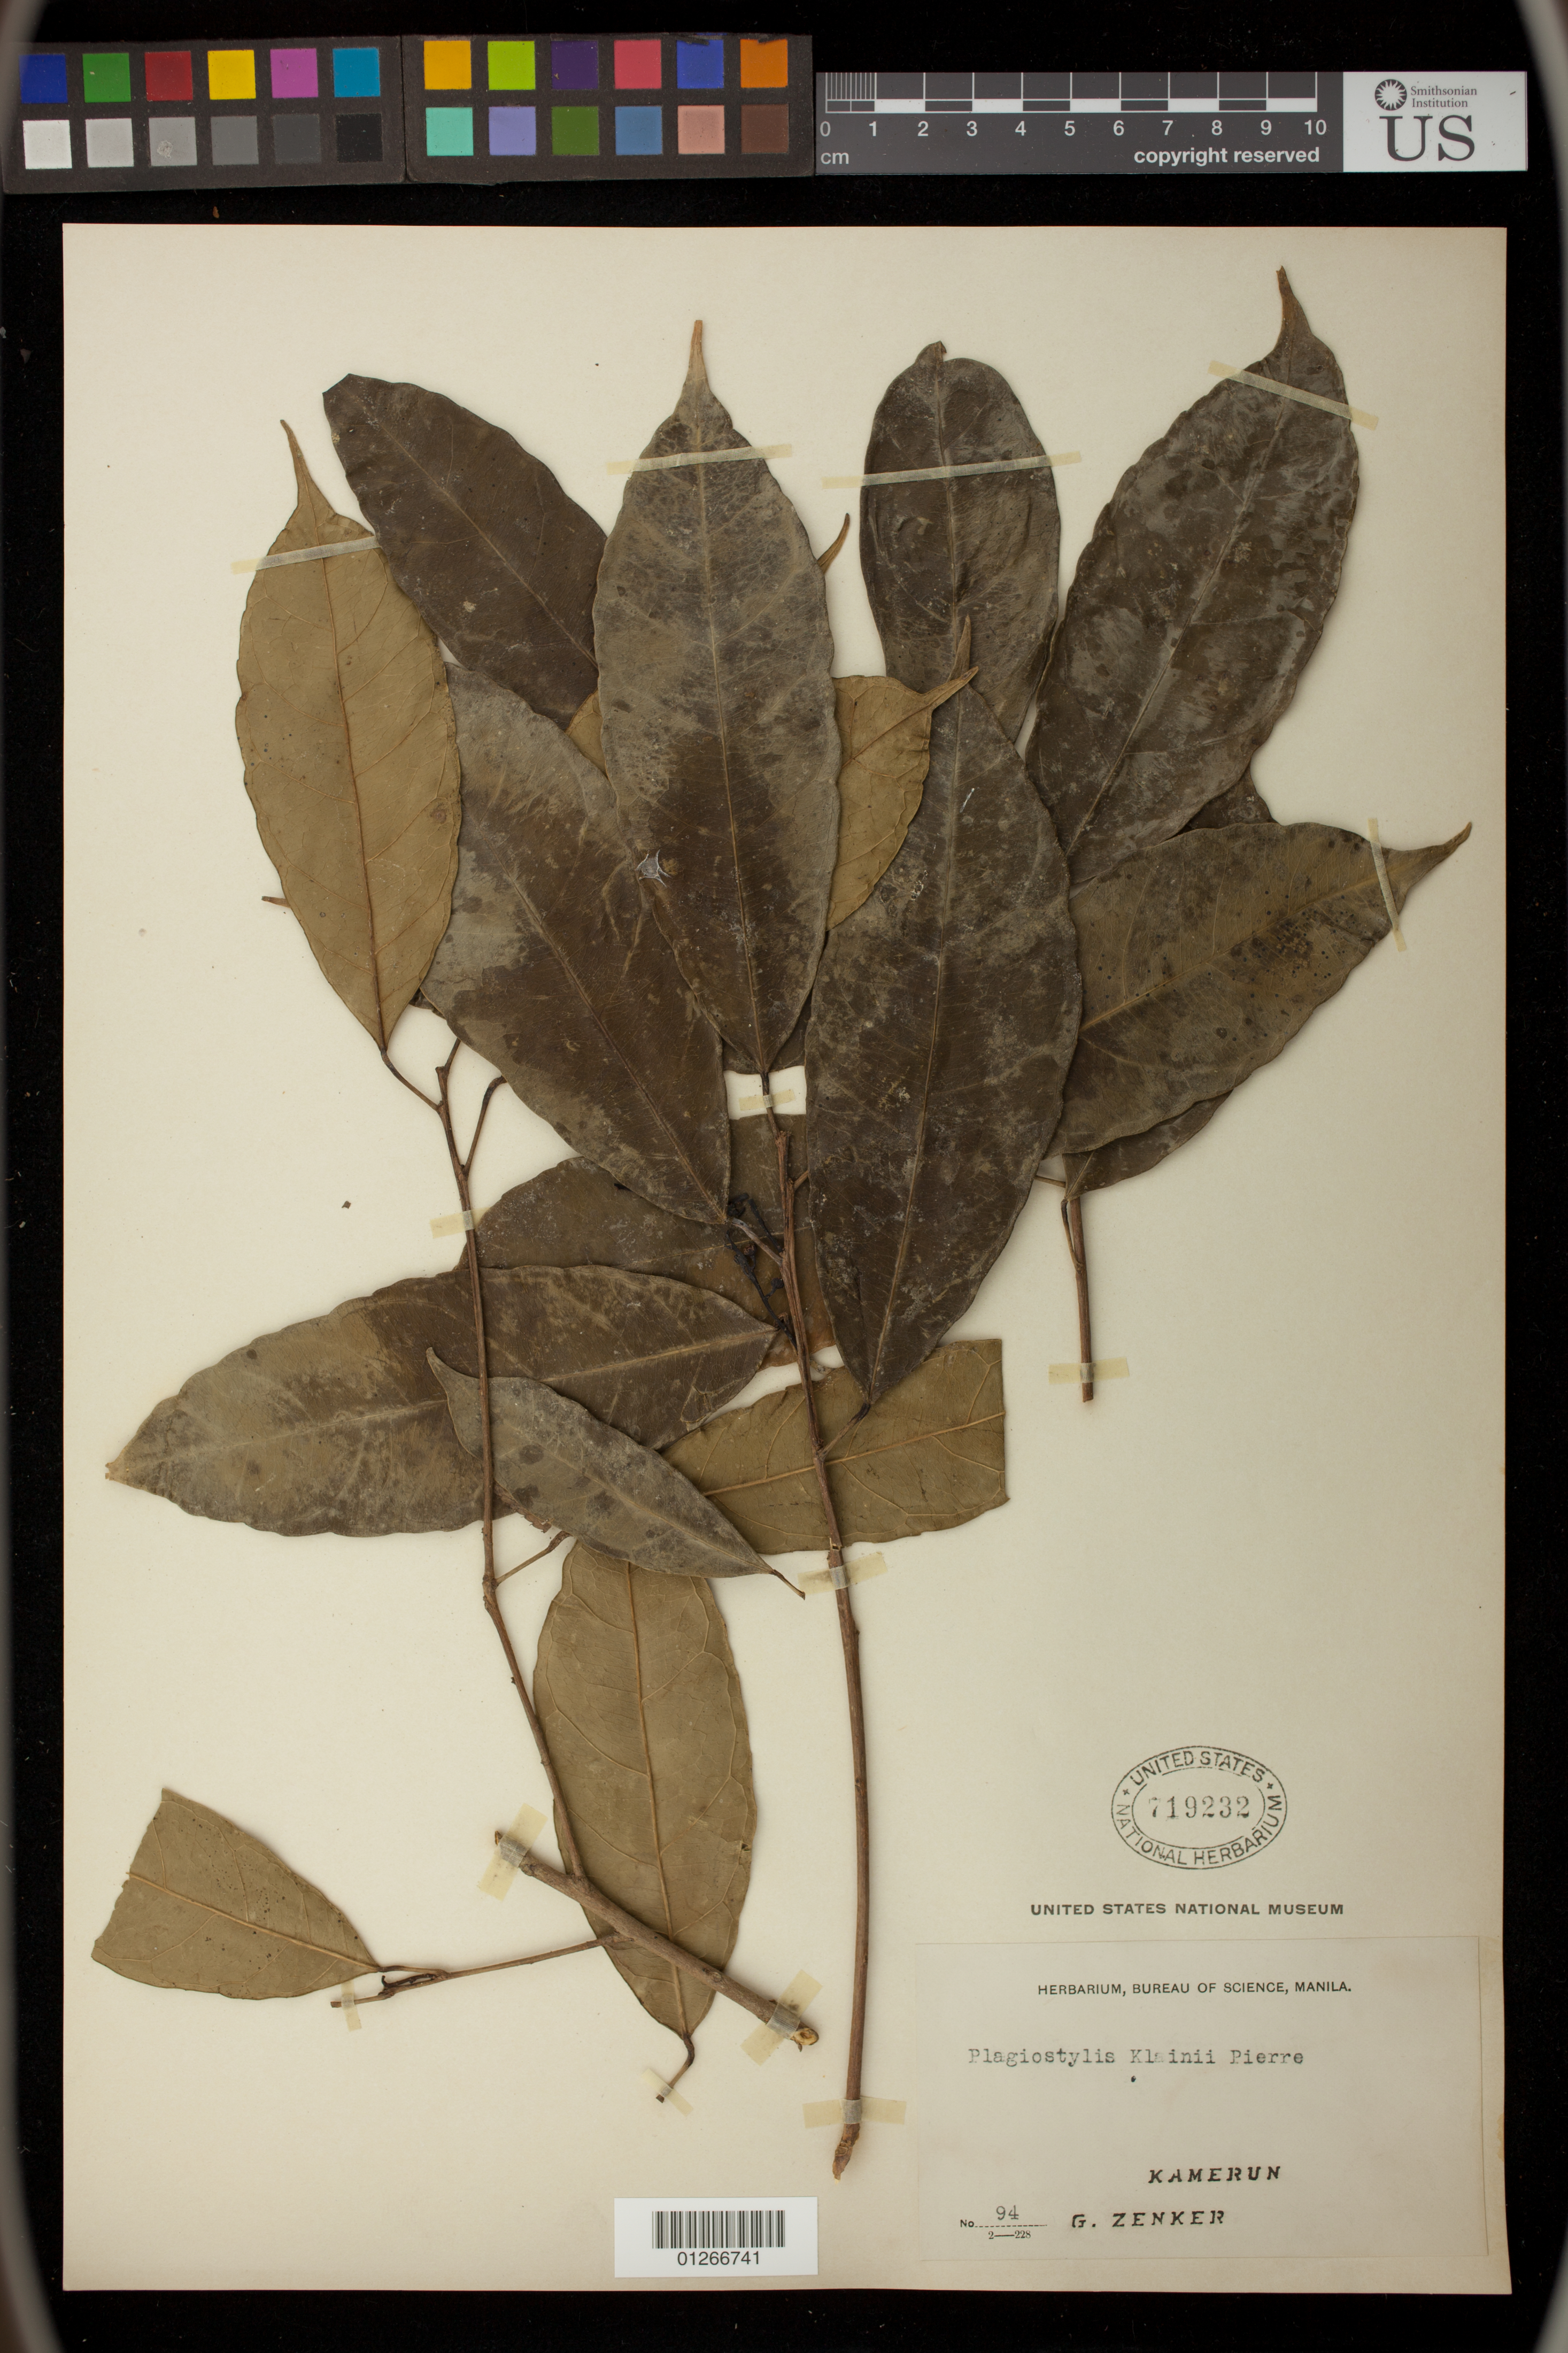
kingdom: Plantae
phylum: Tracheophyta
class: Magnoliopsida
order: Malpighiales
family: Euphorbiaceae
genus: Plagiostyles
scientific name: Plagiostyles klaineana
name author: Pierre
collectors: G. A. Zenker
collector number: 94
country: Cameroon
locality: Kamerun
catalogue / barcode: US 719232